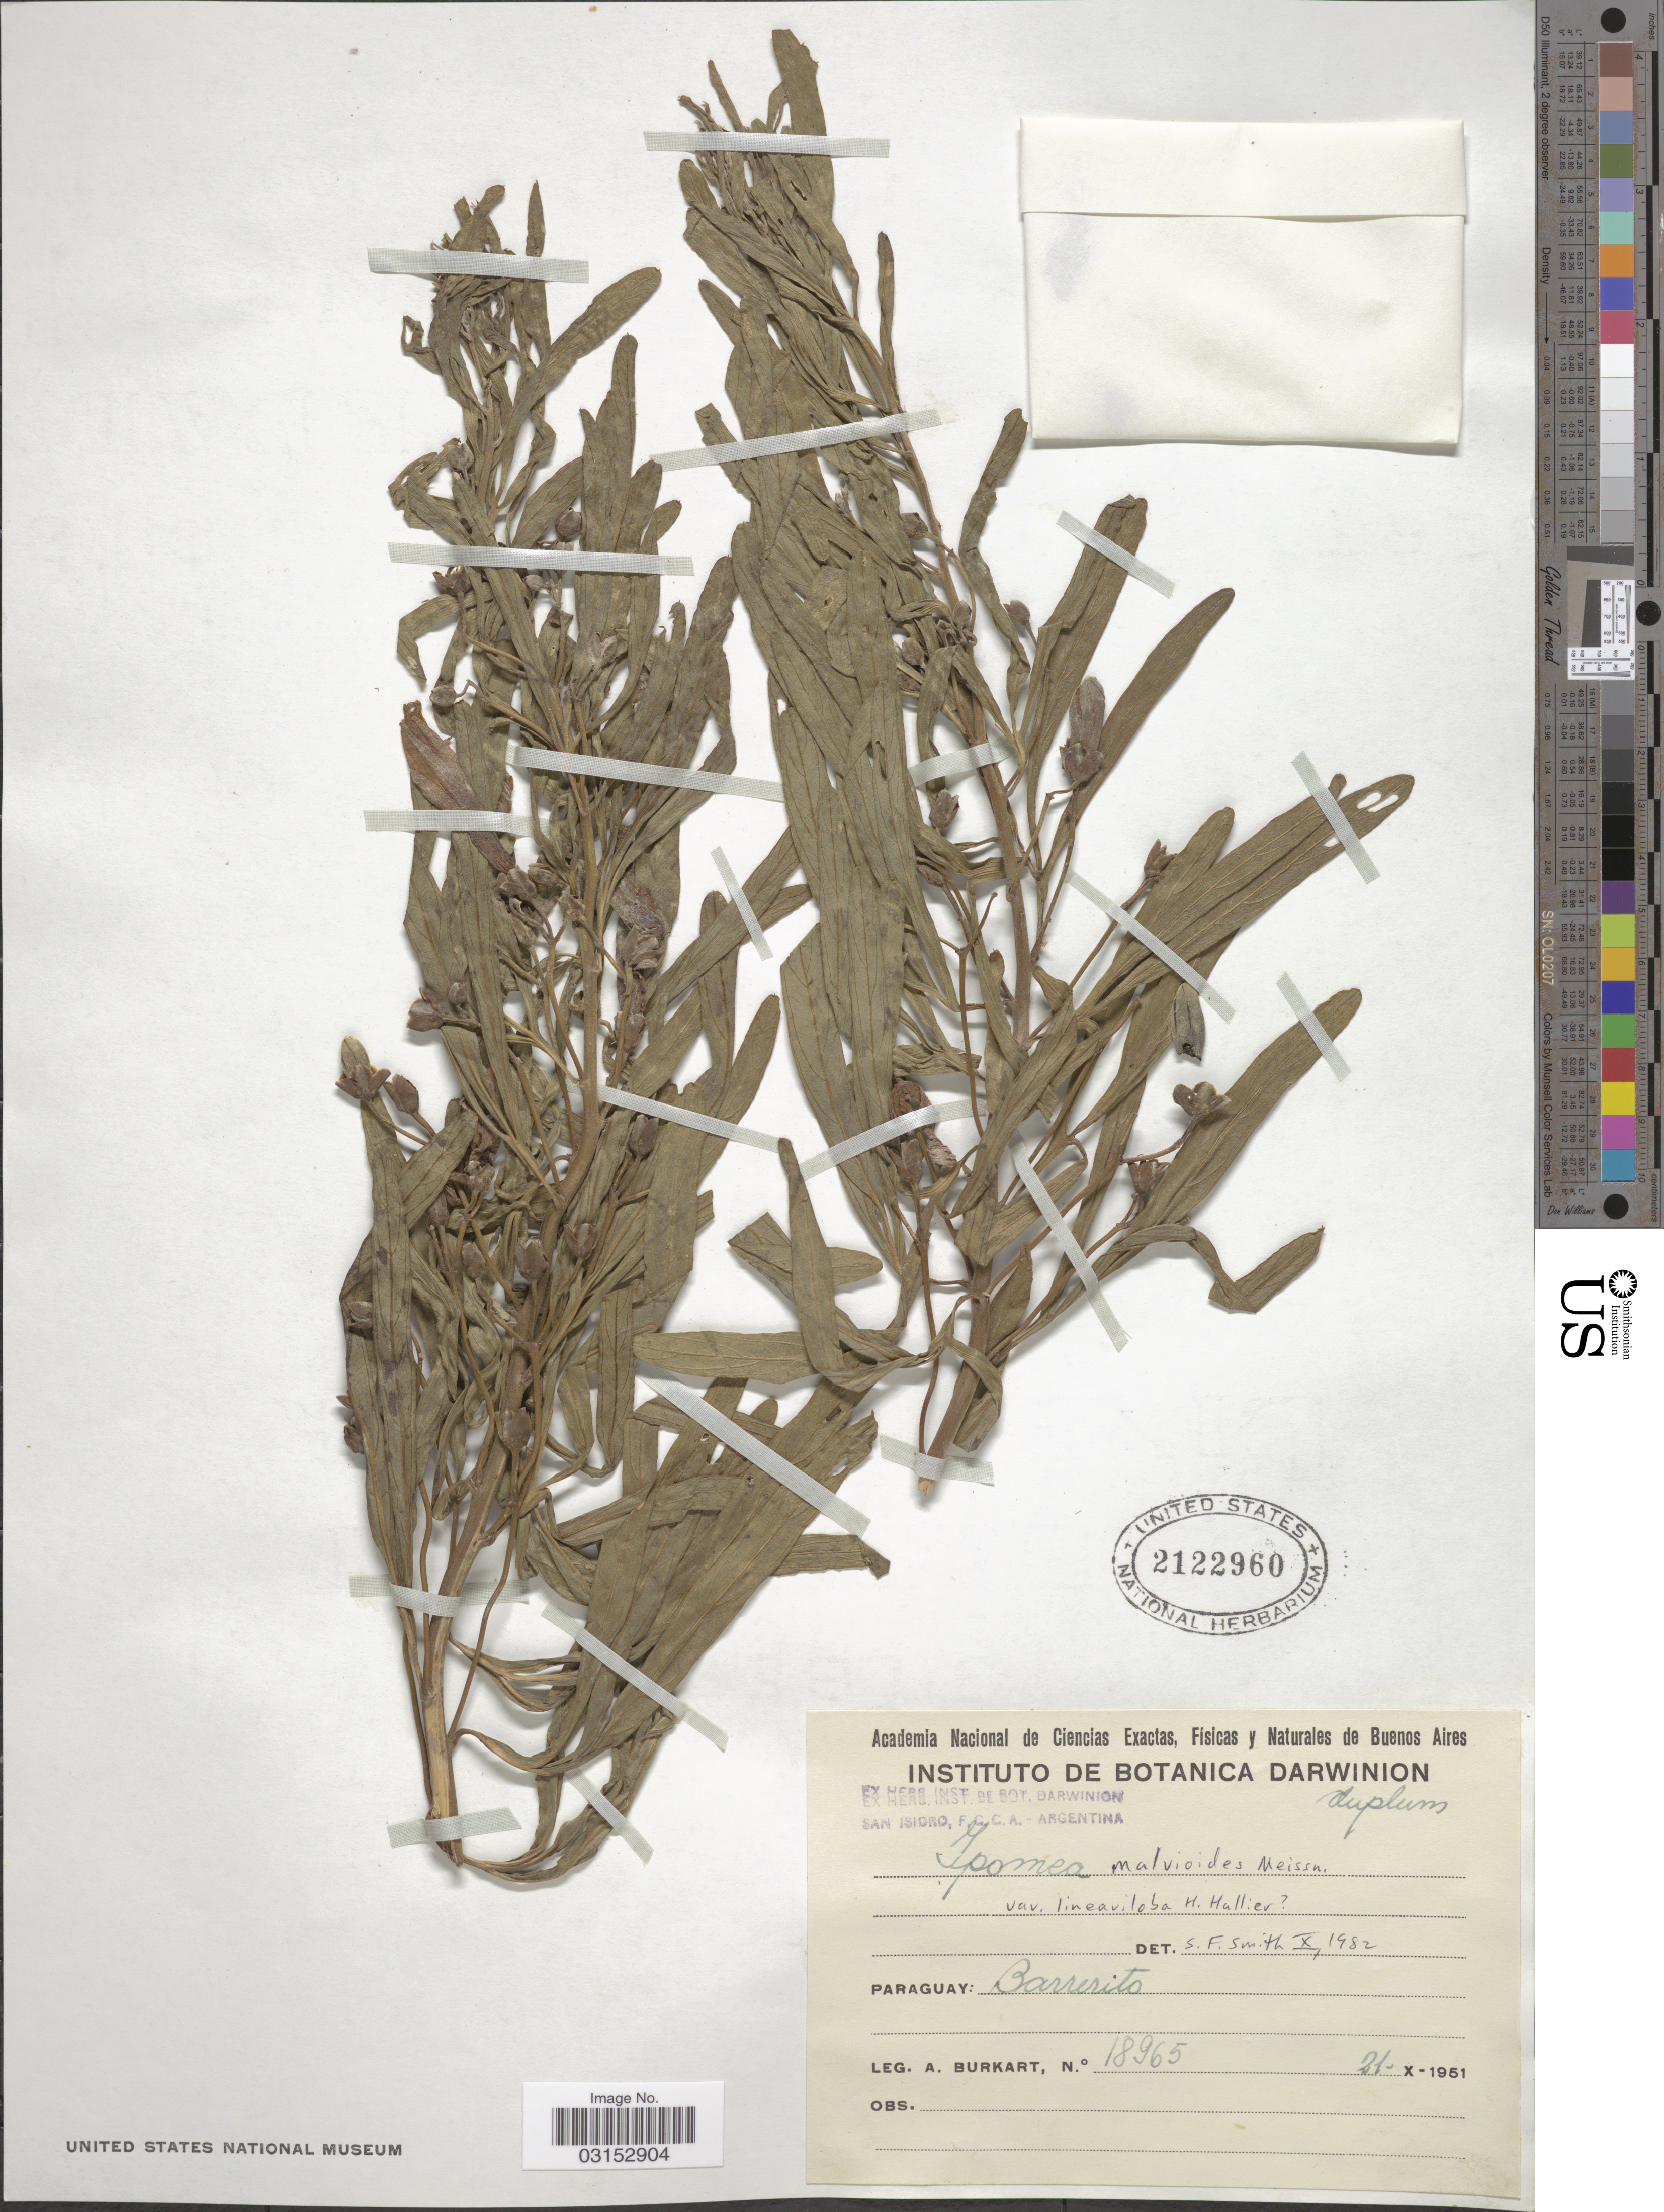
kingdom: Plantae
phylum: Tracheophyta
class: Magnoliopsida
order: Solanales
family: Convolvulaceae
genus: Ipomoea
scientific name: Ipomoea malvaeoides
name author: Meisn.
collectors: A. E. Burkart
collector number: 18965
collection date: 1951-10-21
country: Paraguay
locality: Barrerito.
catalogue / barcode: US 2122960